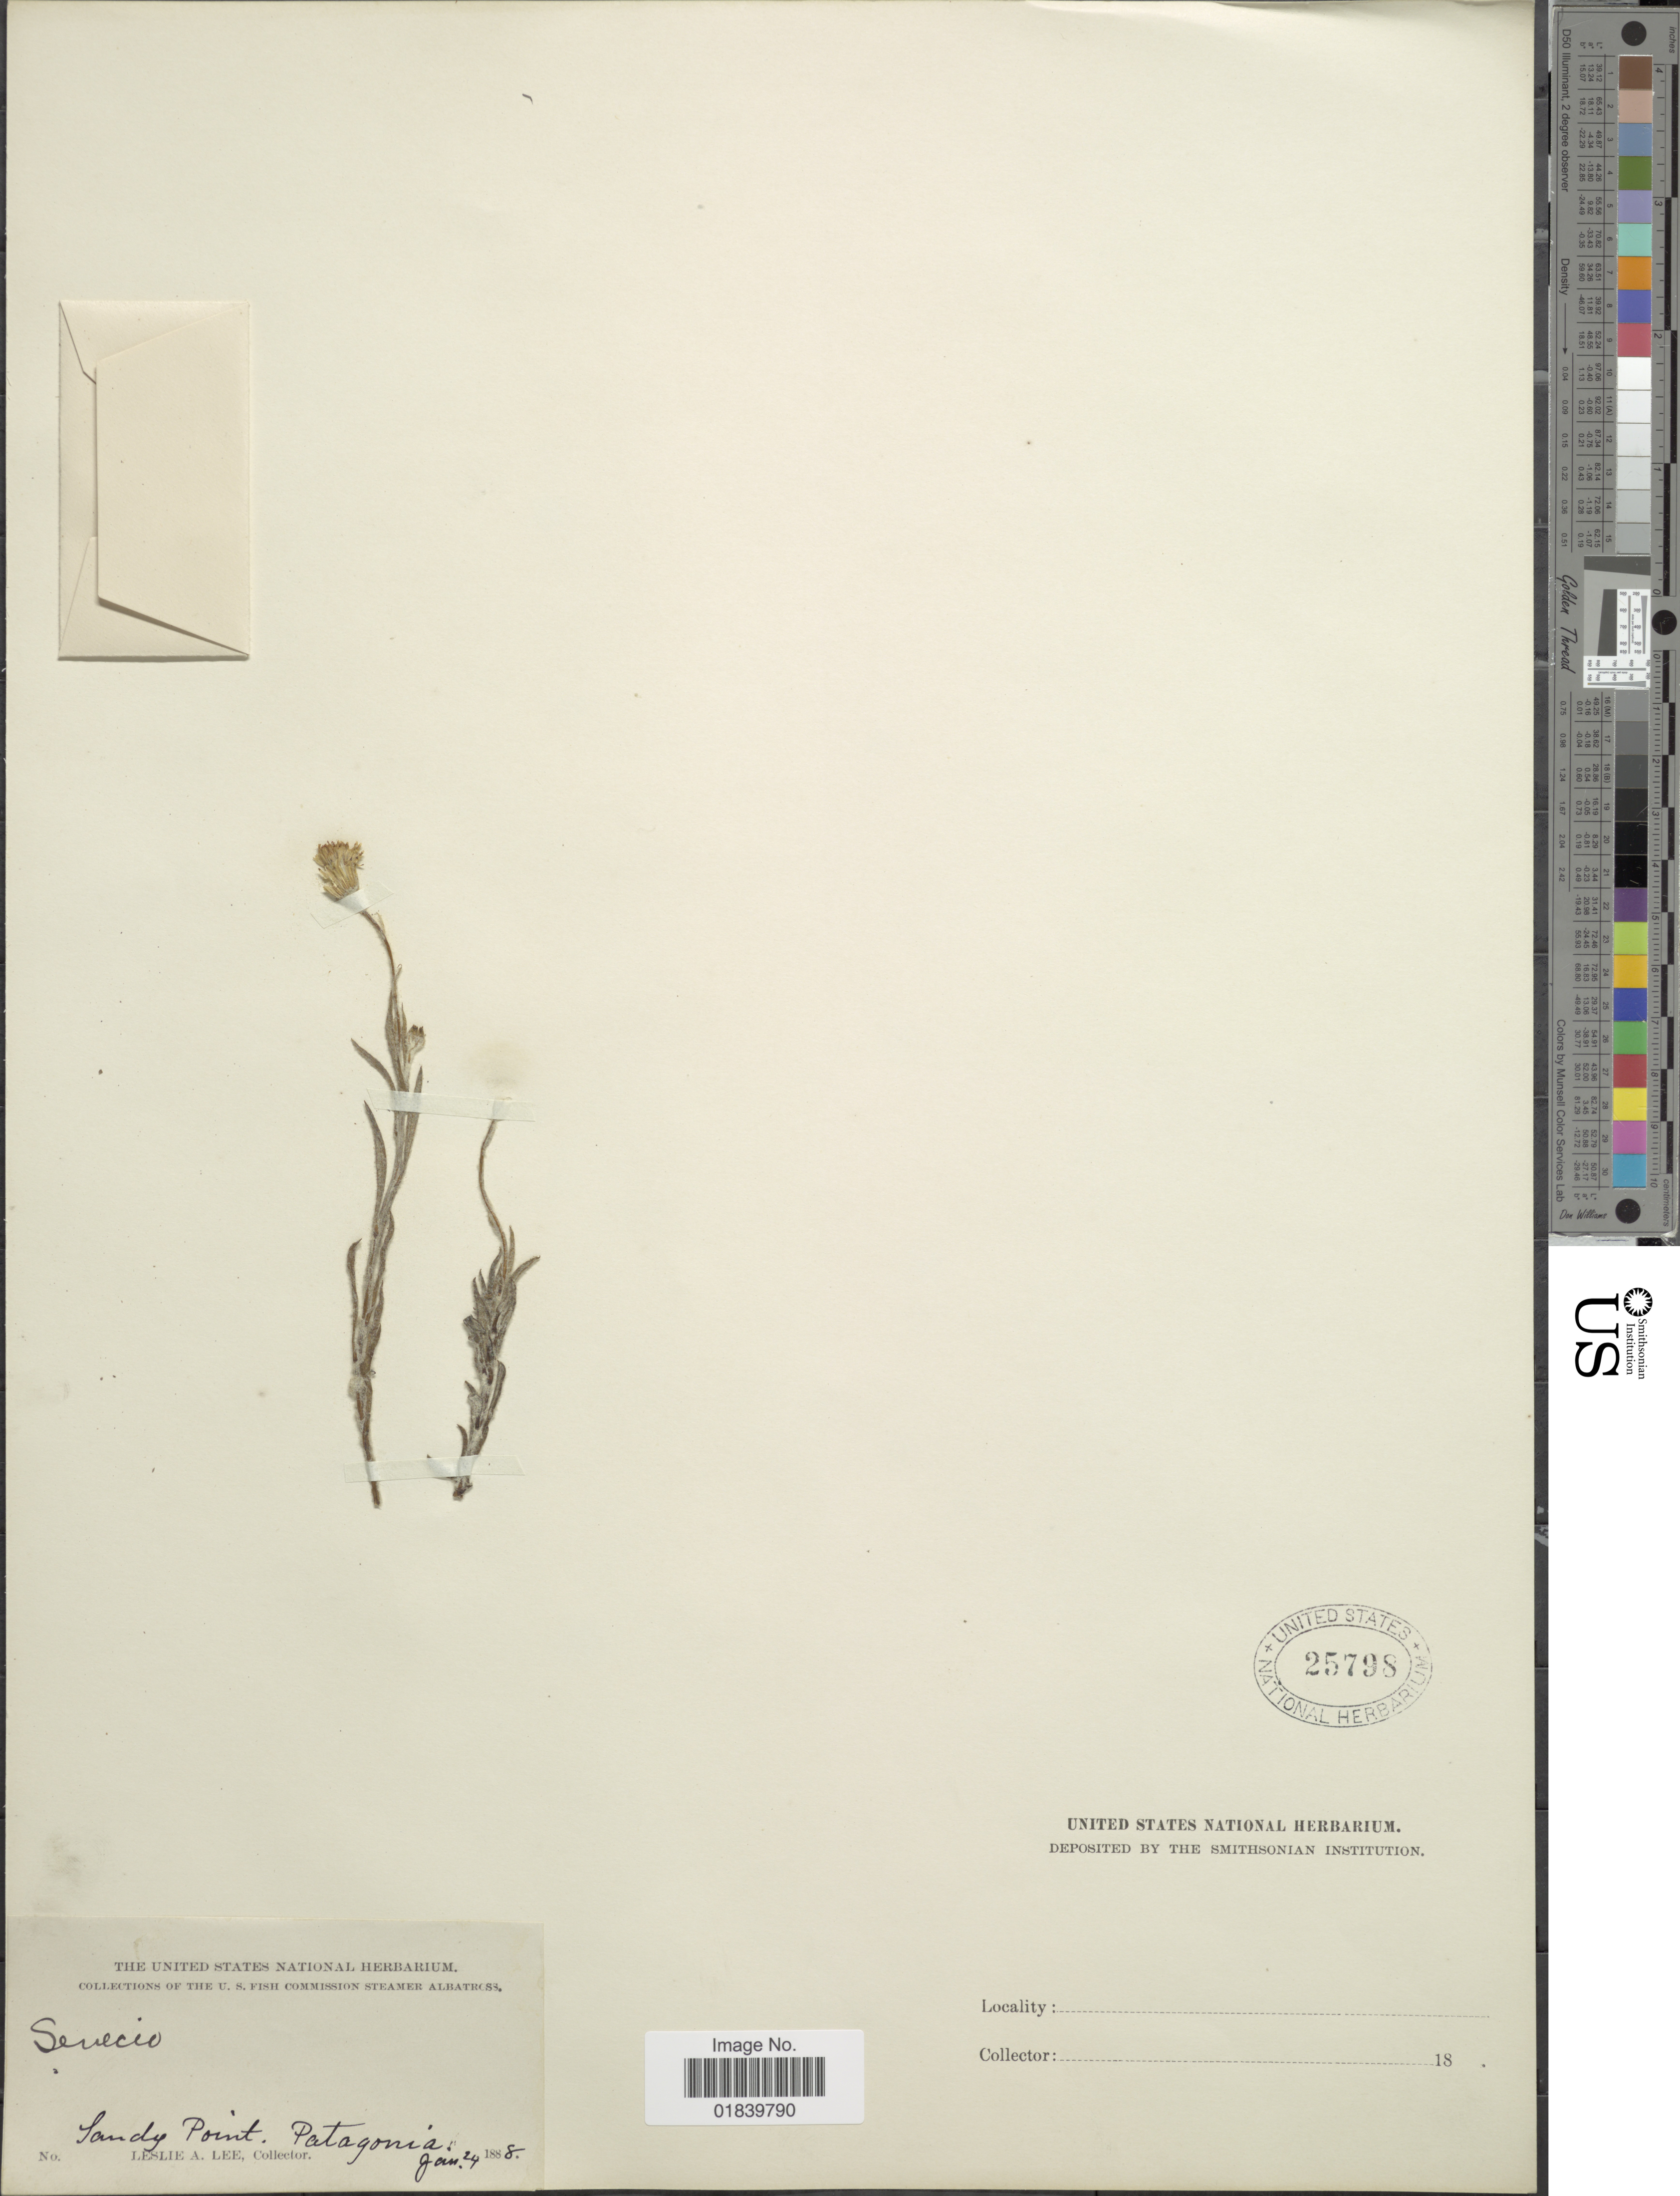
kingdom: Plantae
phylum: Tracheophyta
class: Magnoliopsida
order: Asterales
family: Asteraceae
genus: Senecio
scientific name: Senecio sp.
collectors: L. Lee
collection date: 1888-01-24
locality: Sandy Point, Patagonia.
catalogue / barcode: US 25798